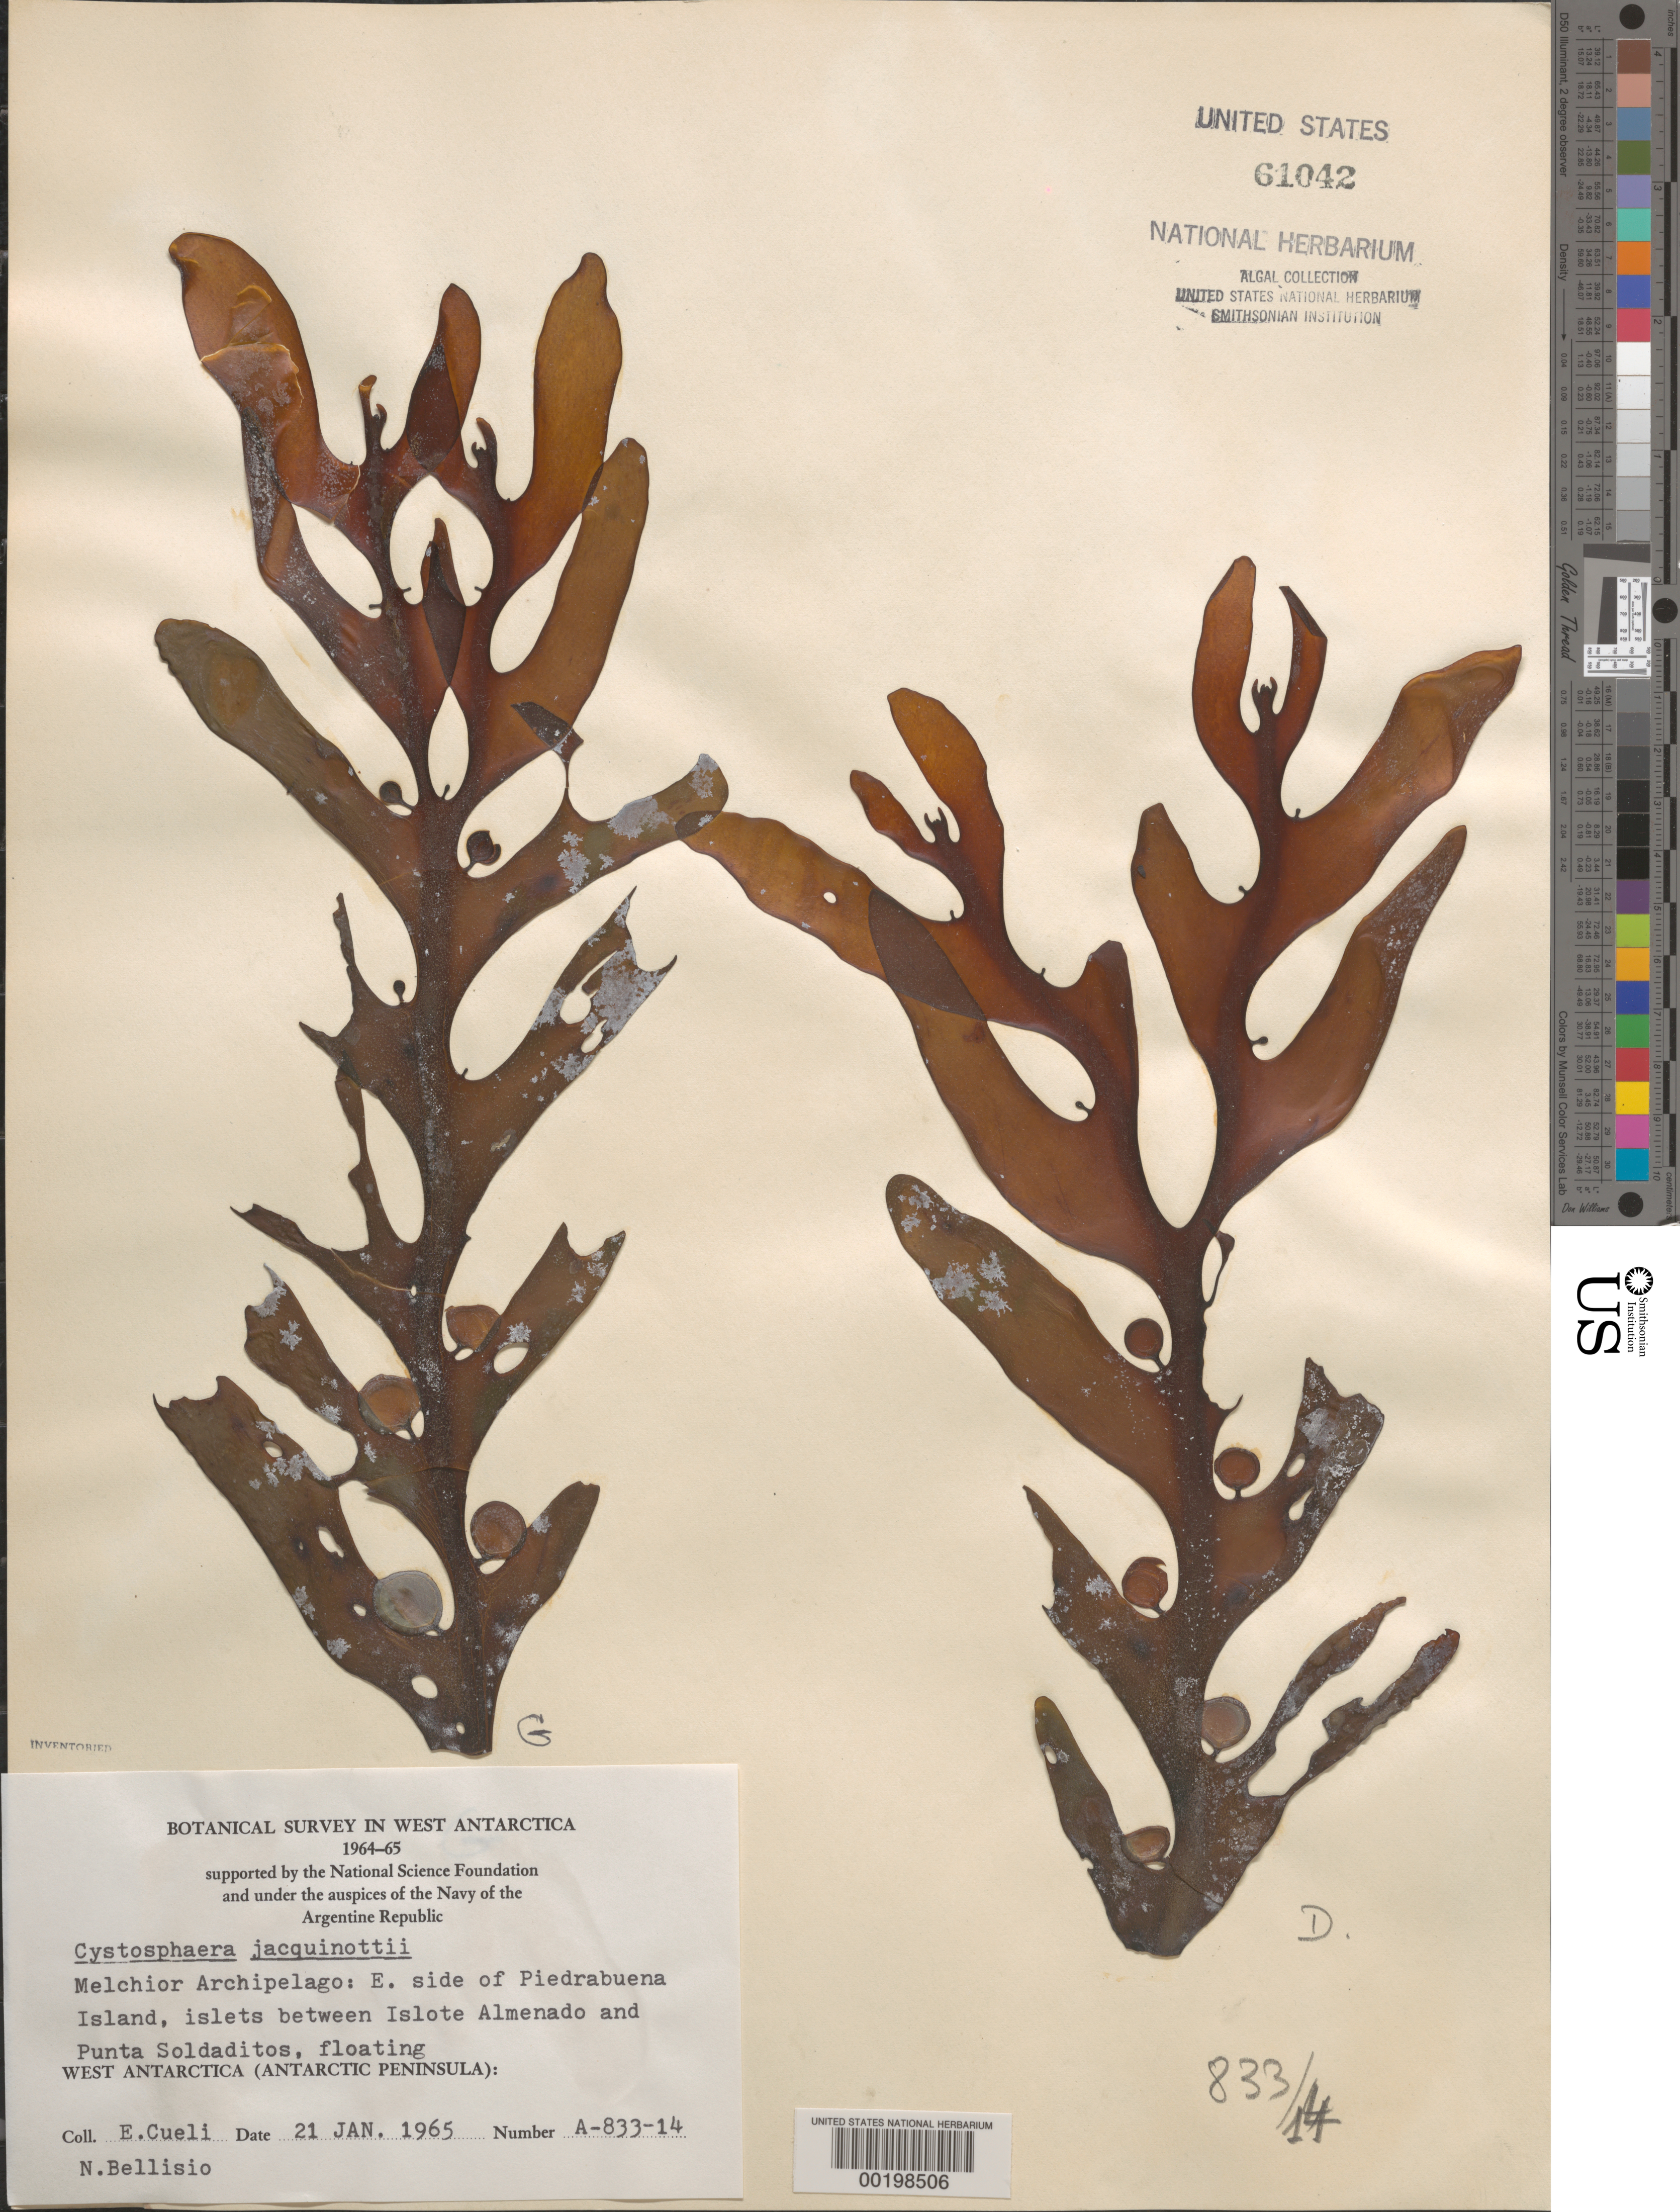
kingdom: Chromista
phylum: Ochrophyta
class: Phaeophyceae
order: Fucales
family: Seirococcaceae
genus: Cystosphaera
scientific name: Cystosphaera jacquinotii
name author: (Montagne) Skottsberg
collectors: E. Cueli & N. Bellisio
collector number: A-833-14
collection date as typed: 21 Jan 1965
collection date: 1965-01-21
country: Antarctica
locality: Eta Island, islets between Islote Almenado & Punta Soladitos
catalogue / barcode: US 61042